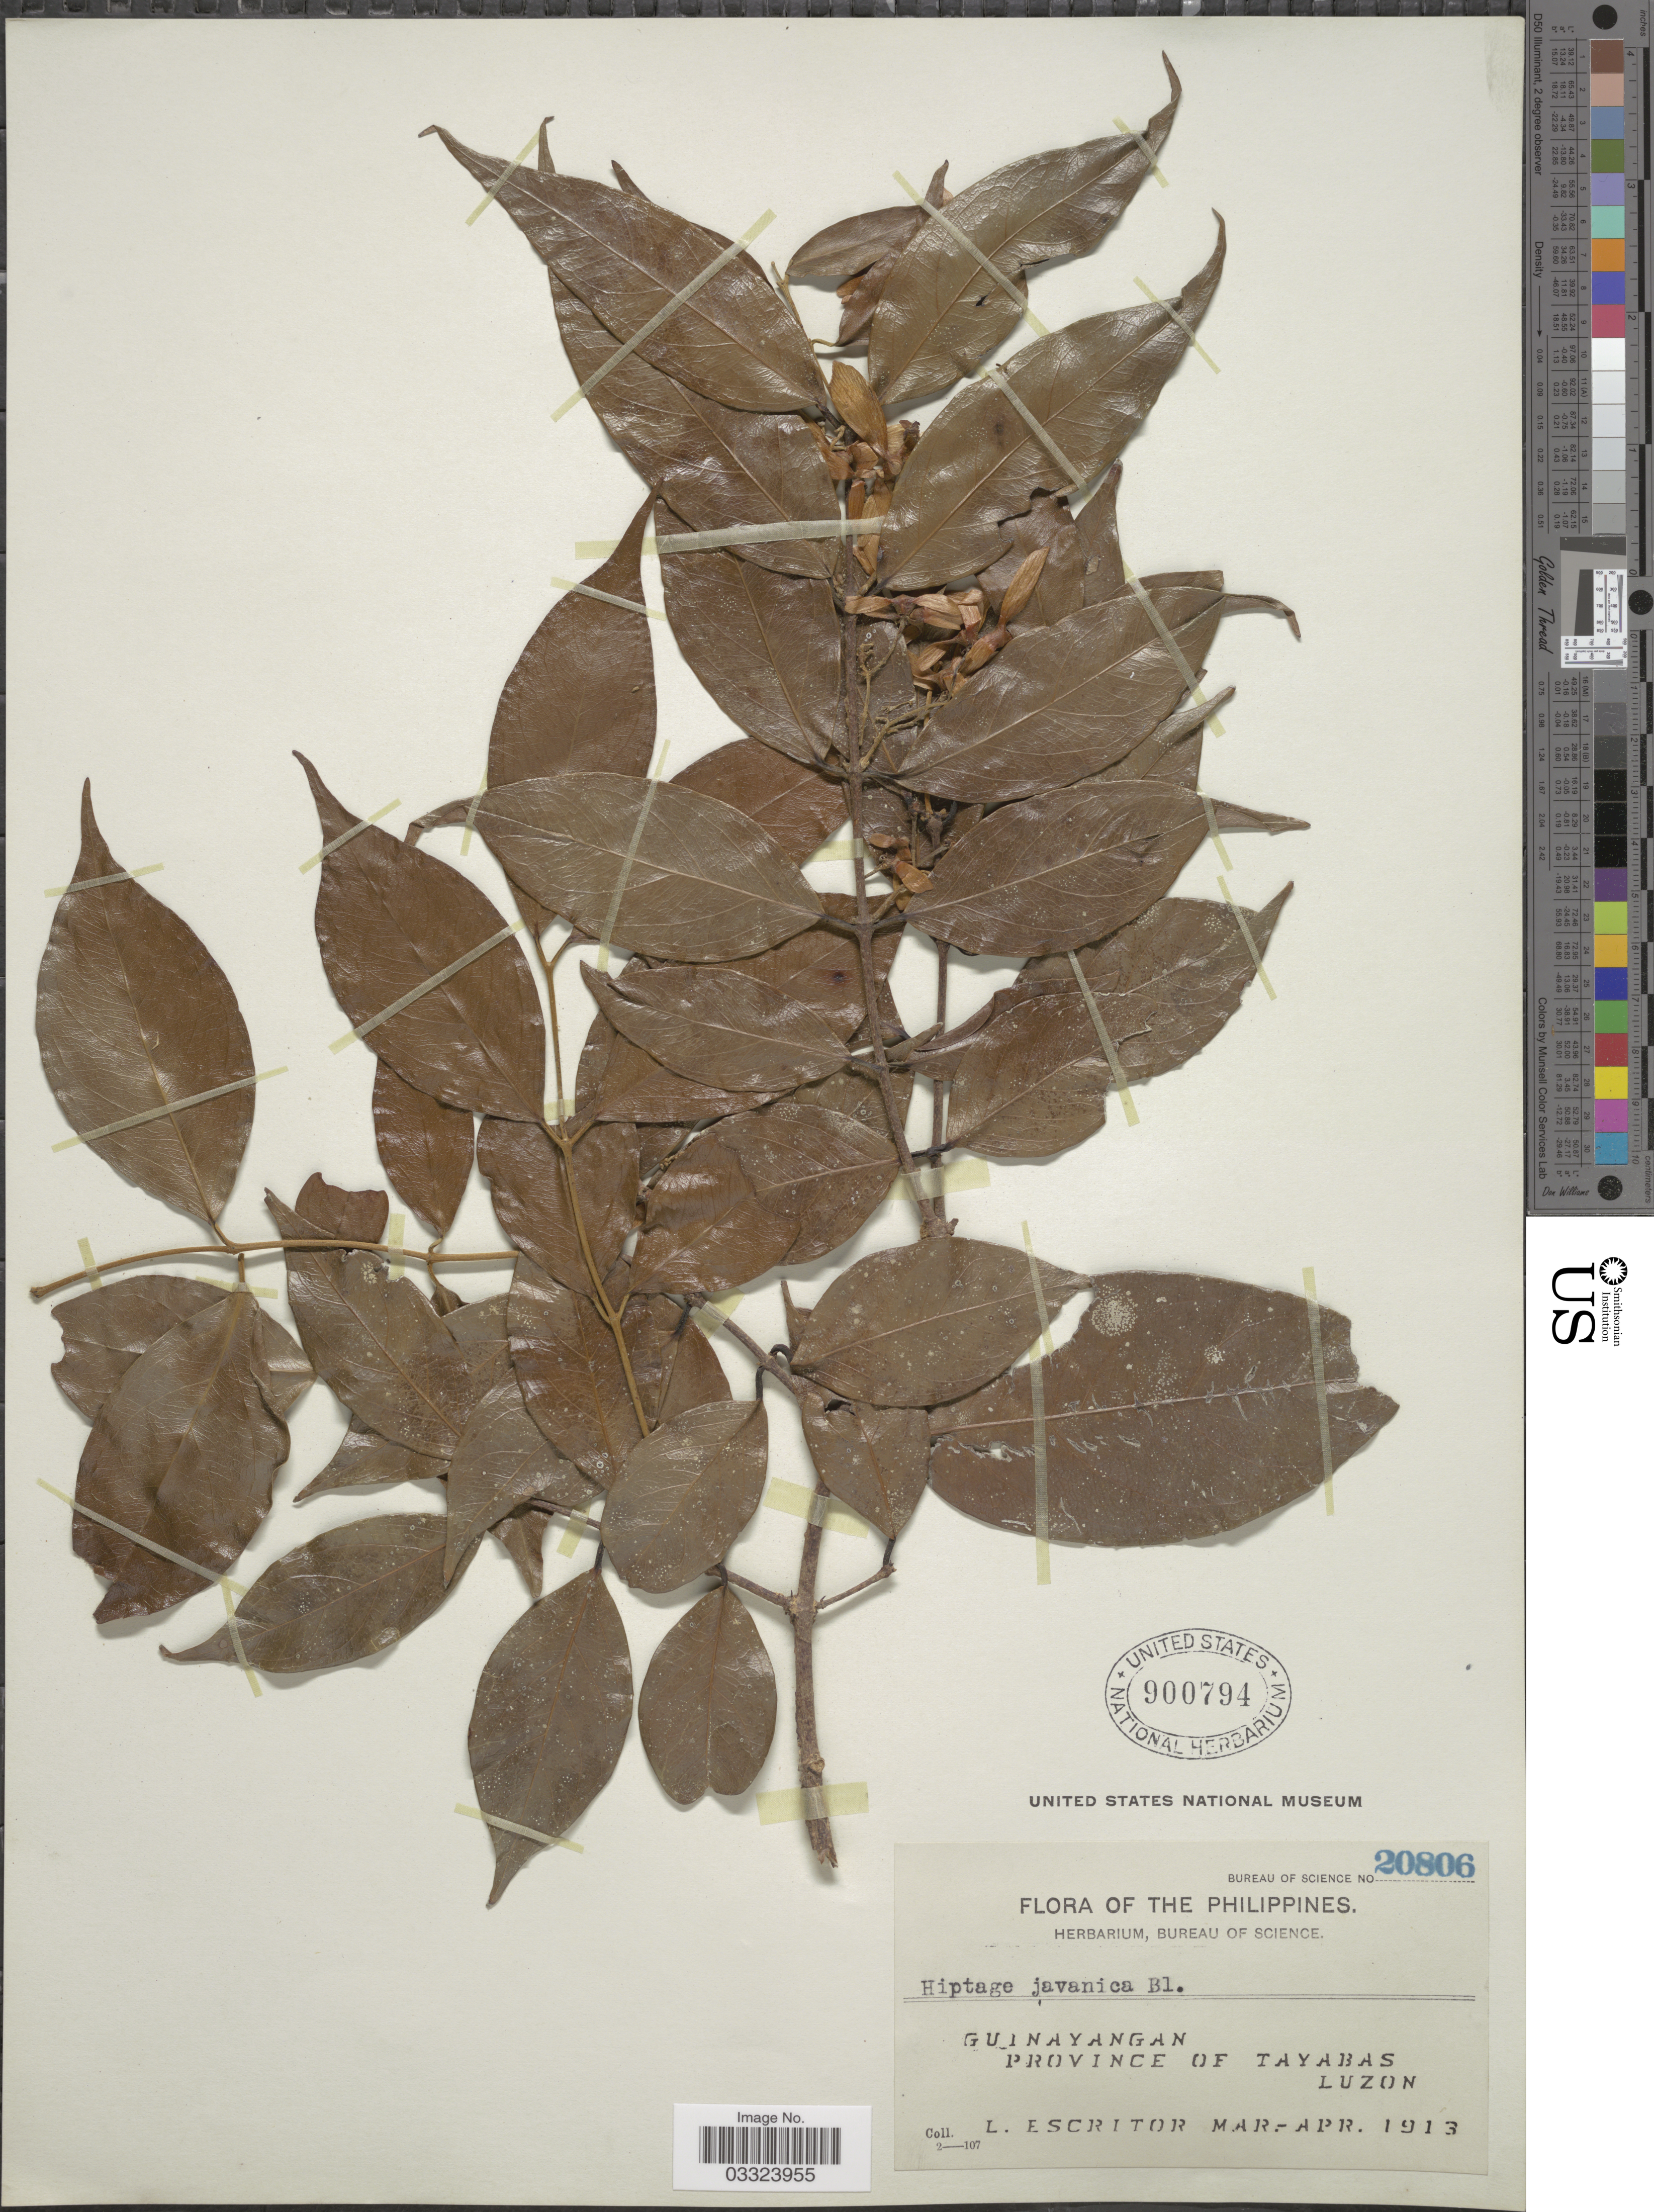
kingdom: Plantae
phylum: Tracheophyta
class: Magnoliopsida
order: Malpighiales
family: Malpighiaceae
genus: Hiptage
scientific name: Hiptage javanica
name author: Blume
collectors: L. Escritor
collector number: Bureau of Science 20806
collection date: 1913-03/1913-04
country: Philippines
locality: Guinayangan, Province of Tayabas, Luzon.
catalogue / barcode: US 900794